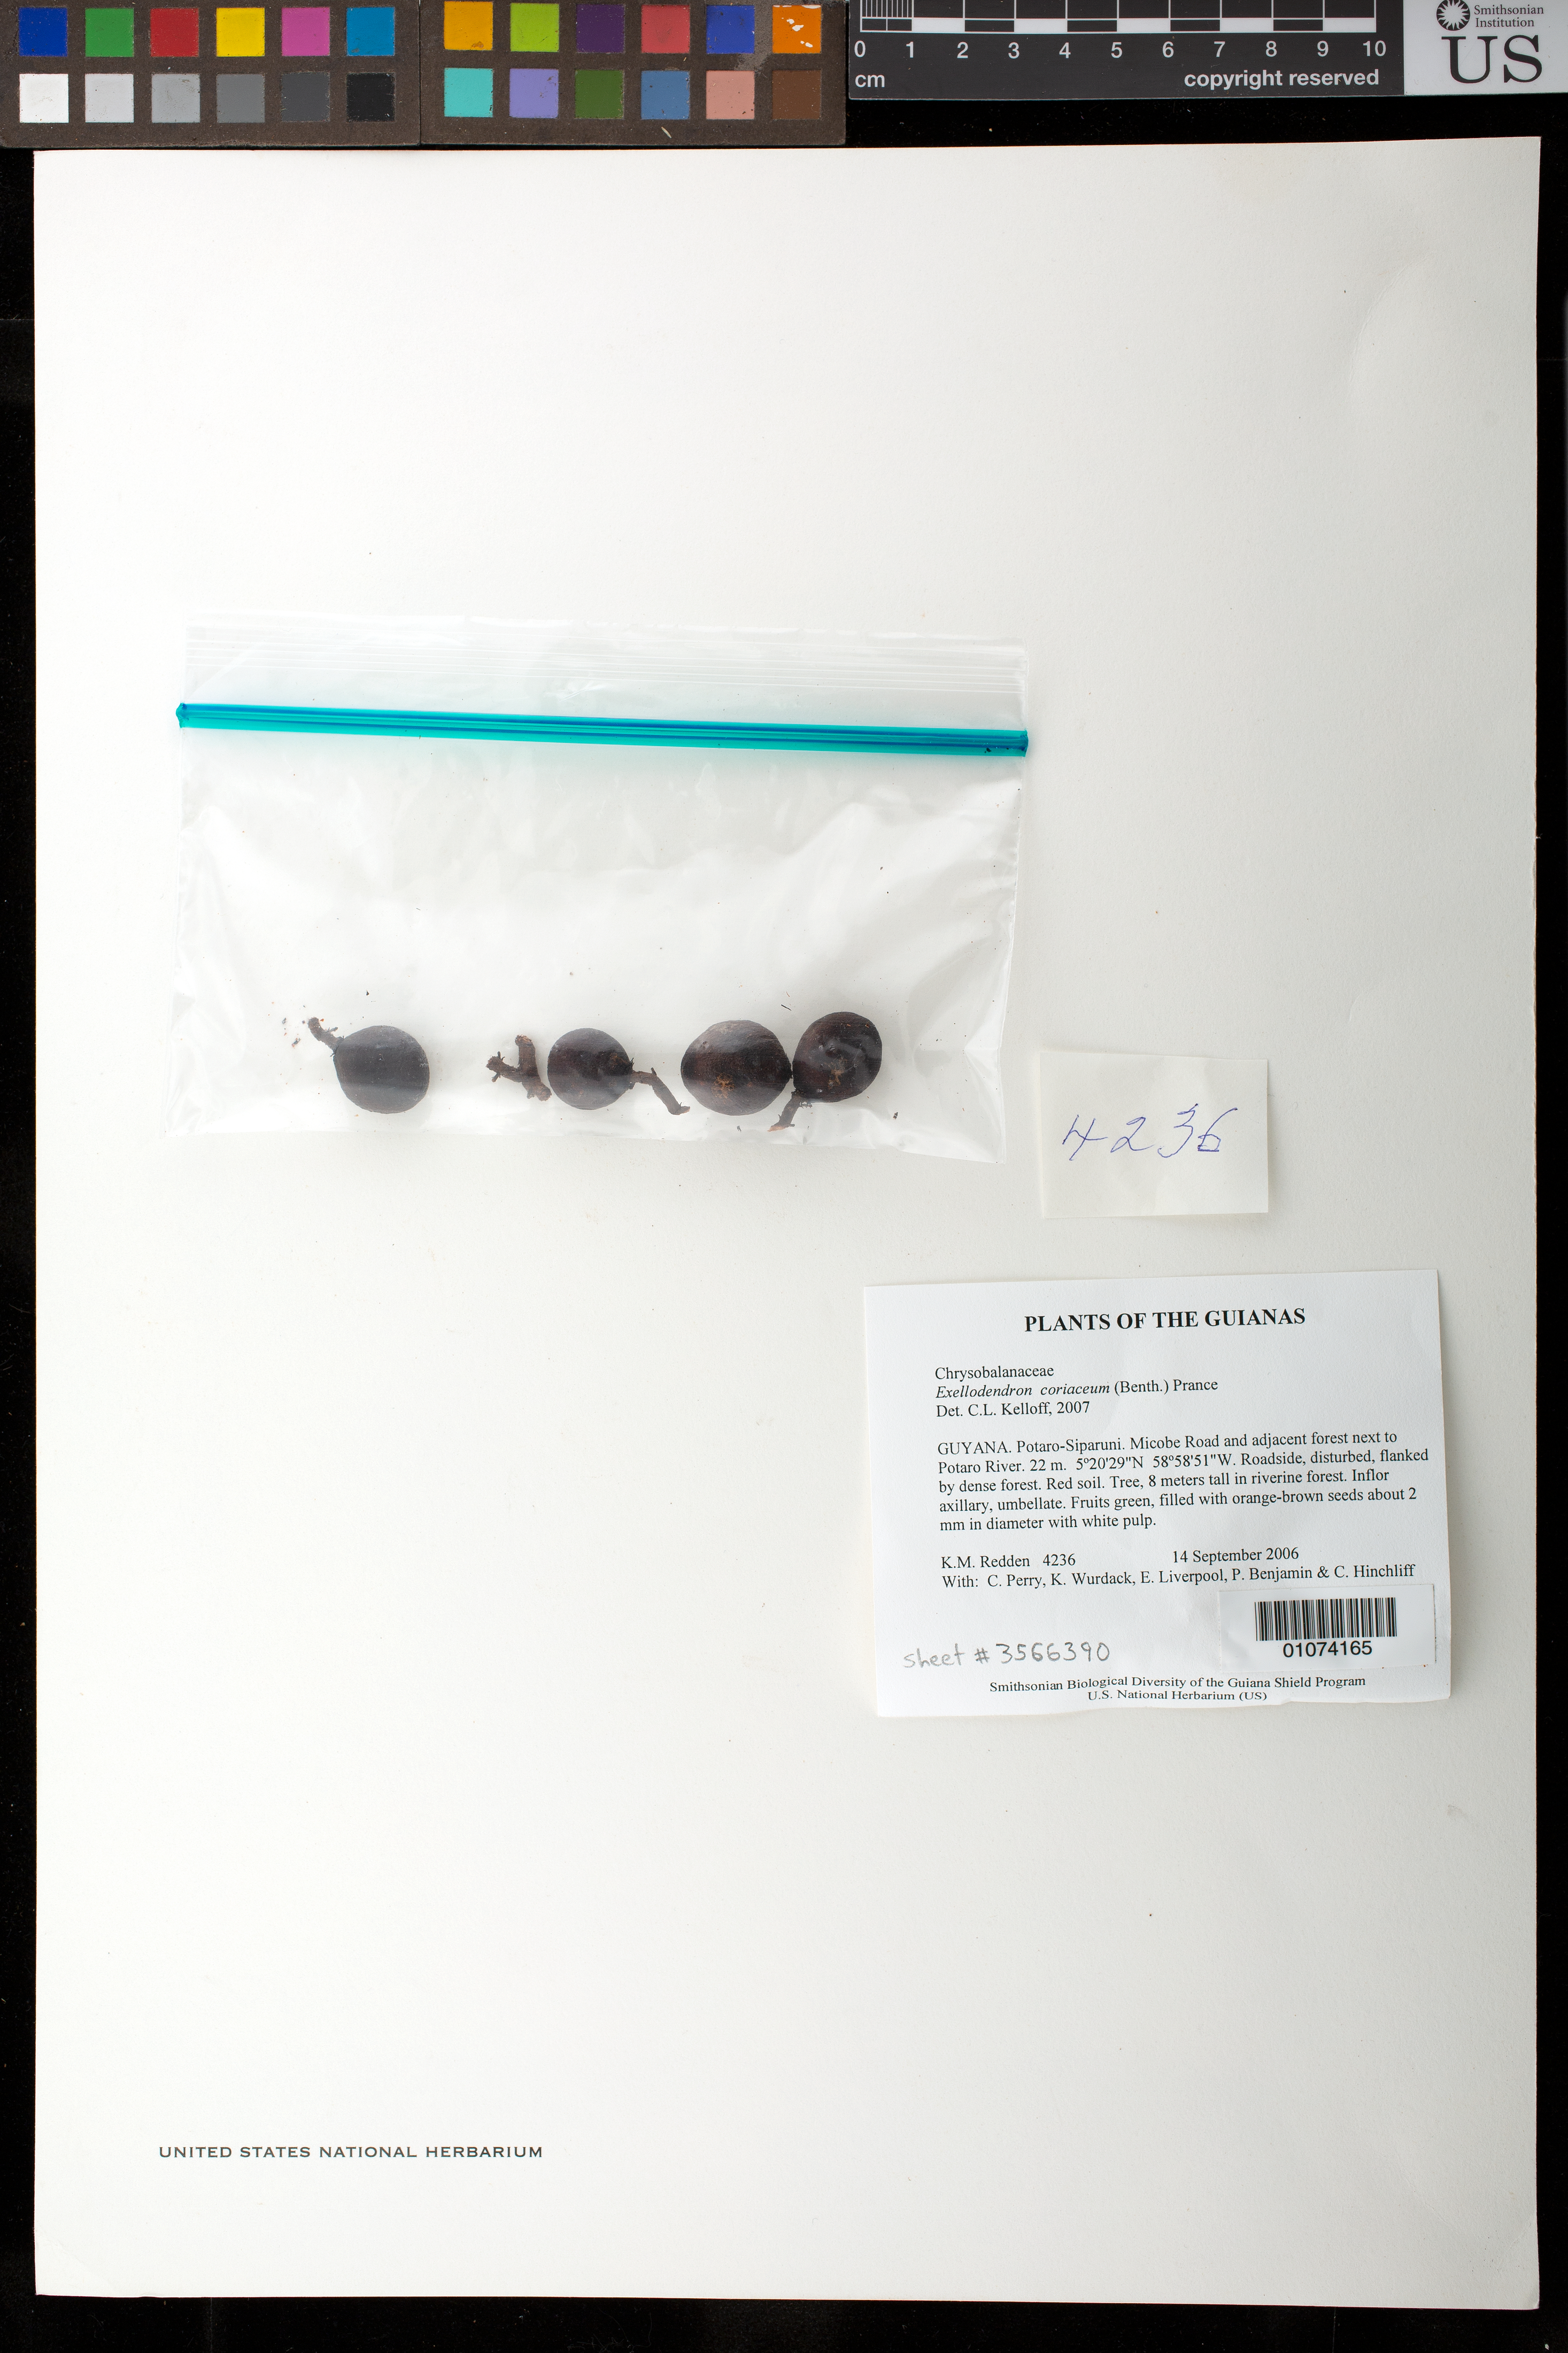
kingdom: Plantae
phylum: Tracheophyta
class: Magnoliopsida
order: Malpighiales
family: Chrysobalanaceae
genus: Exellodendron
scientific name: Exellodendron coriaceum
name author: (Benth.) Prance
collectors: K. M. Redden, C. Perry, K. Wurdack, E. Liverpool, P. Benjamin & C. E. Hinchliff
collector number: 4236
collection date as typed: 14 September 2006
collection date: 2006-09-14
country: Guyana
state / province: Potaro-Siparuni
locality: Micobe Road and adjacent forest next to Potaro River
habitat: Roadside, disturbed, flanked by dense forest. Red soil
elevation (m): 22